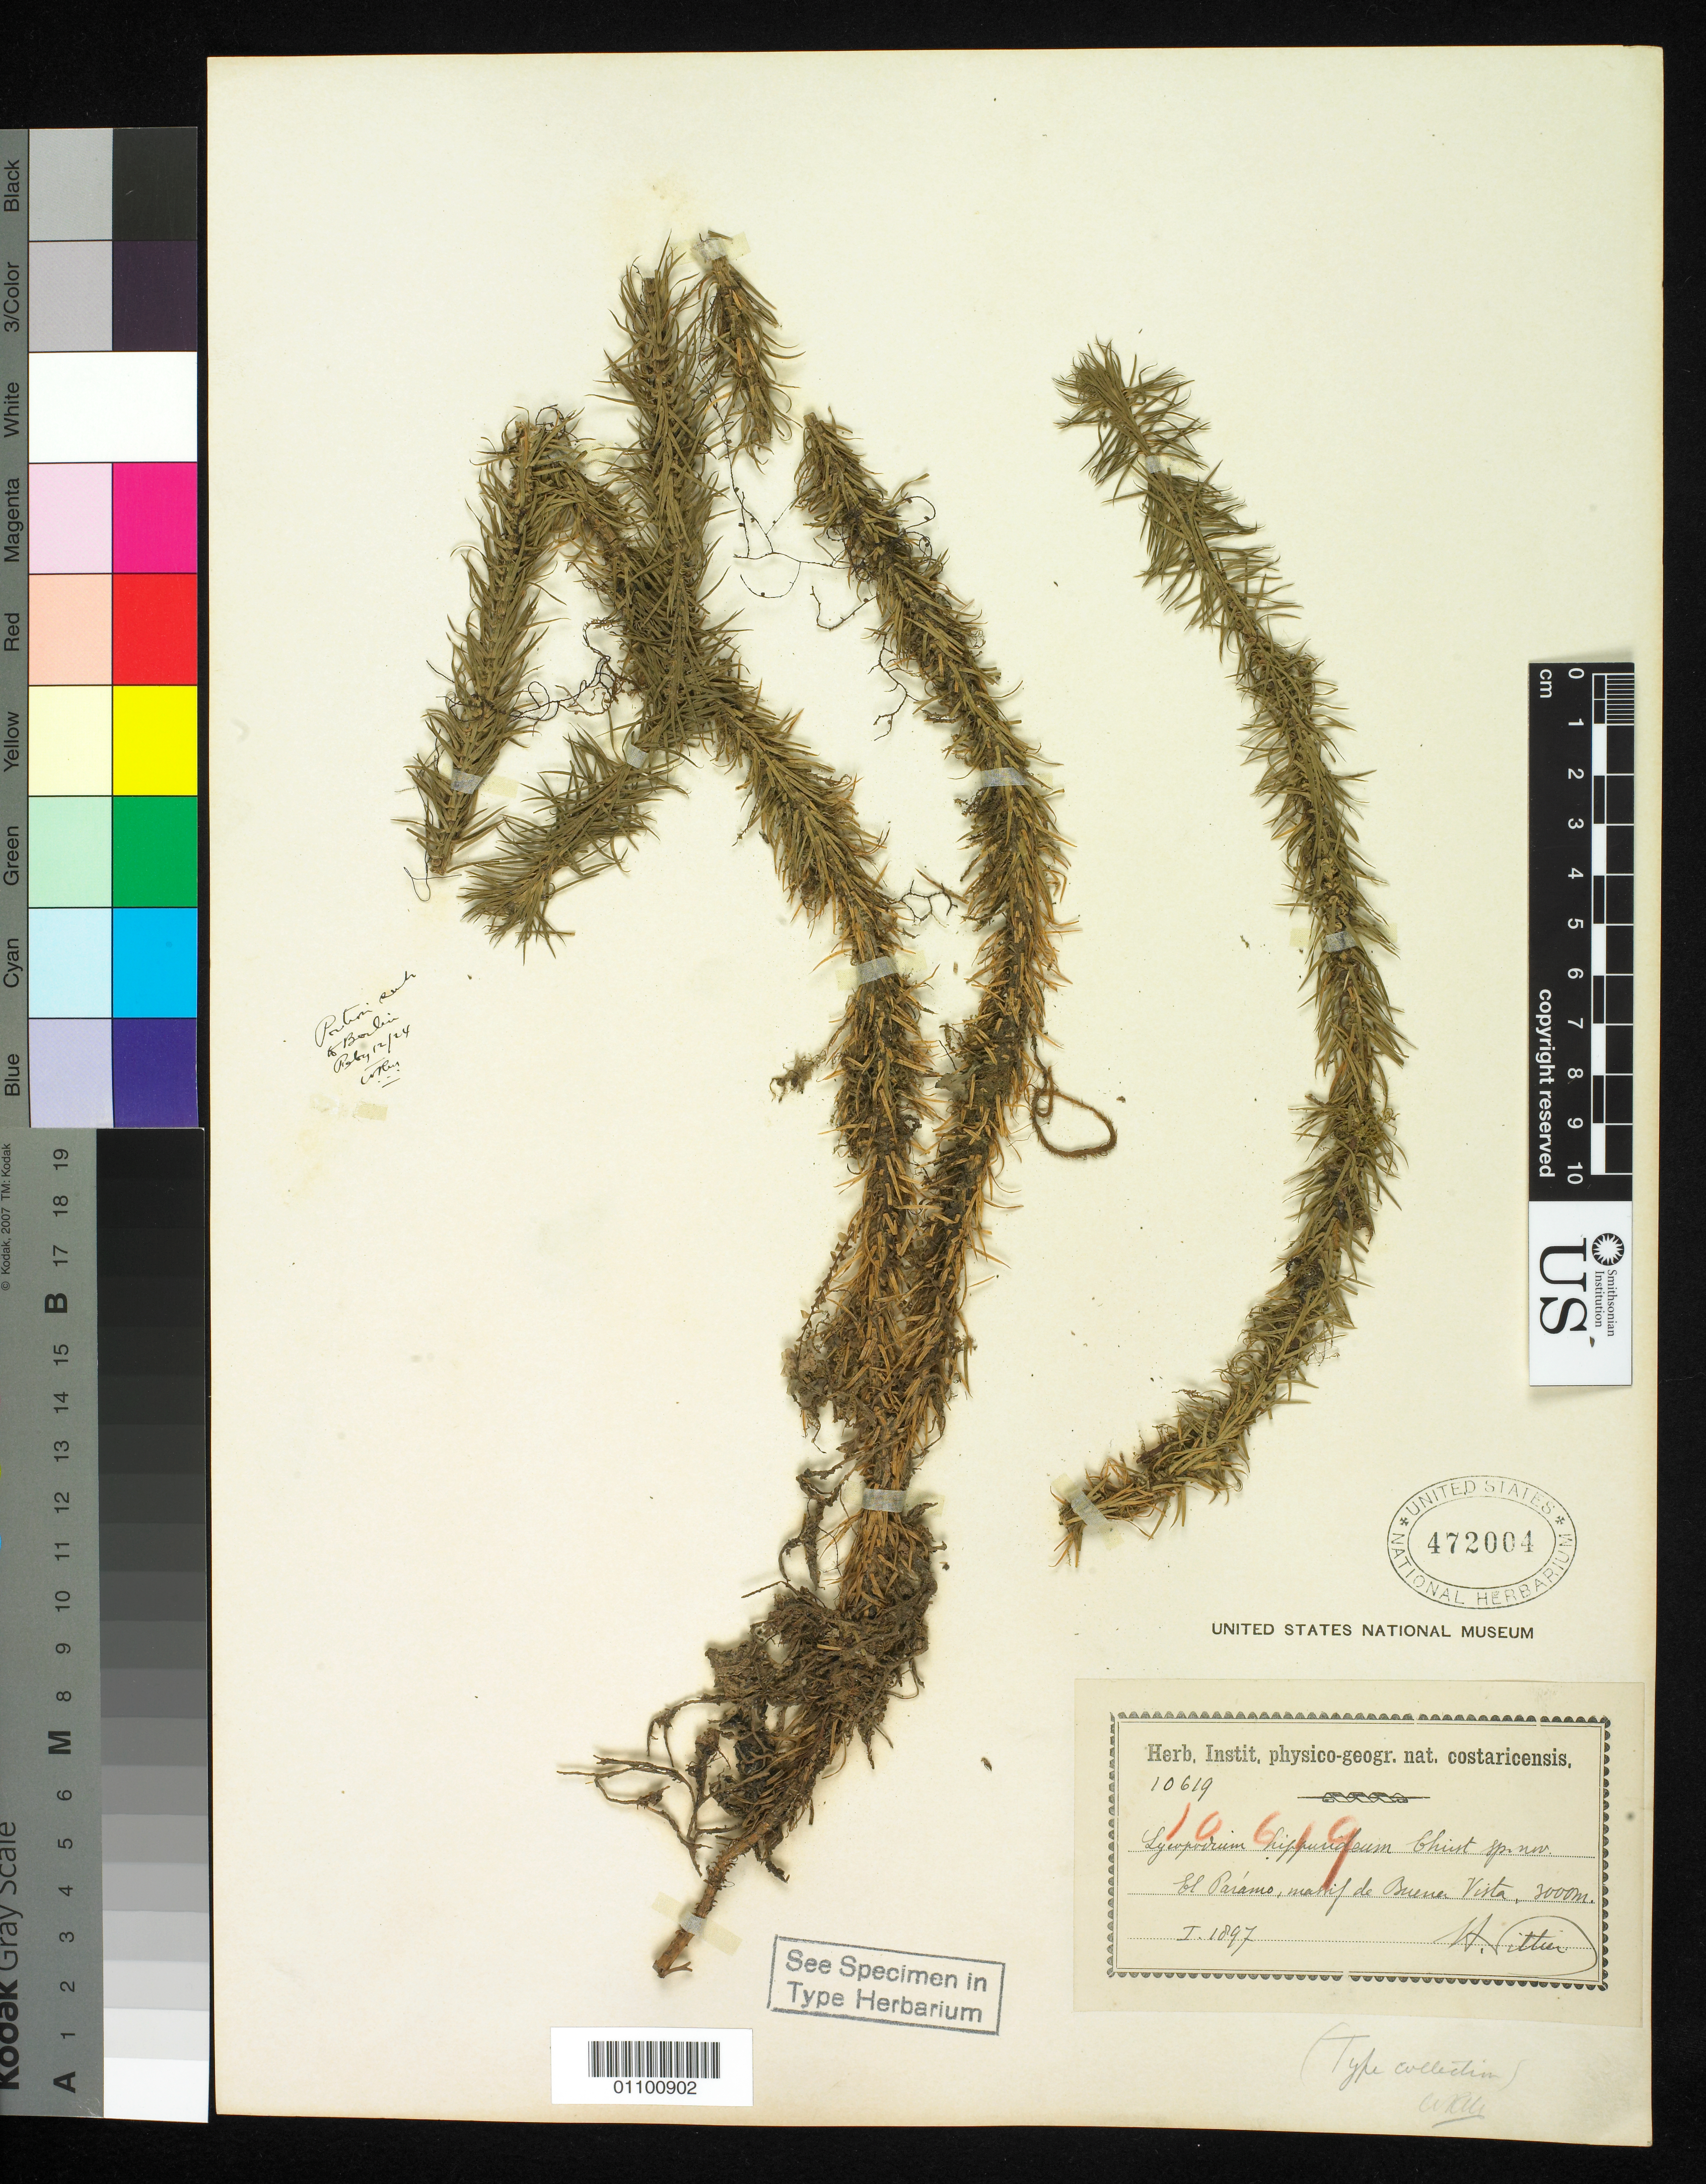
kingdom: Plantae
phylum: Tracheophyta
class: Lycopodiopsida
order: Lycopodiales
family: Lycopodiaceae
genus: Lycopodium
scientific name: Lycopodium hippurideum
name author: Christ in Pittier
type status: Isotype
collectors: H. F. Pittier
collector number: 10619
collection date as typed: Jan 1897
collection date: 1897-01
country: Costa Rica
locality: El Páramo.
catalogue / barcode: US 472004